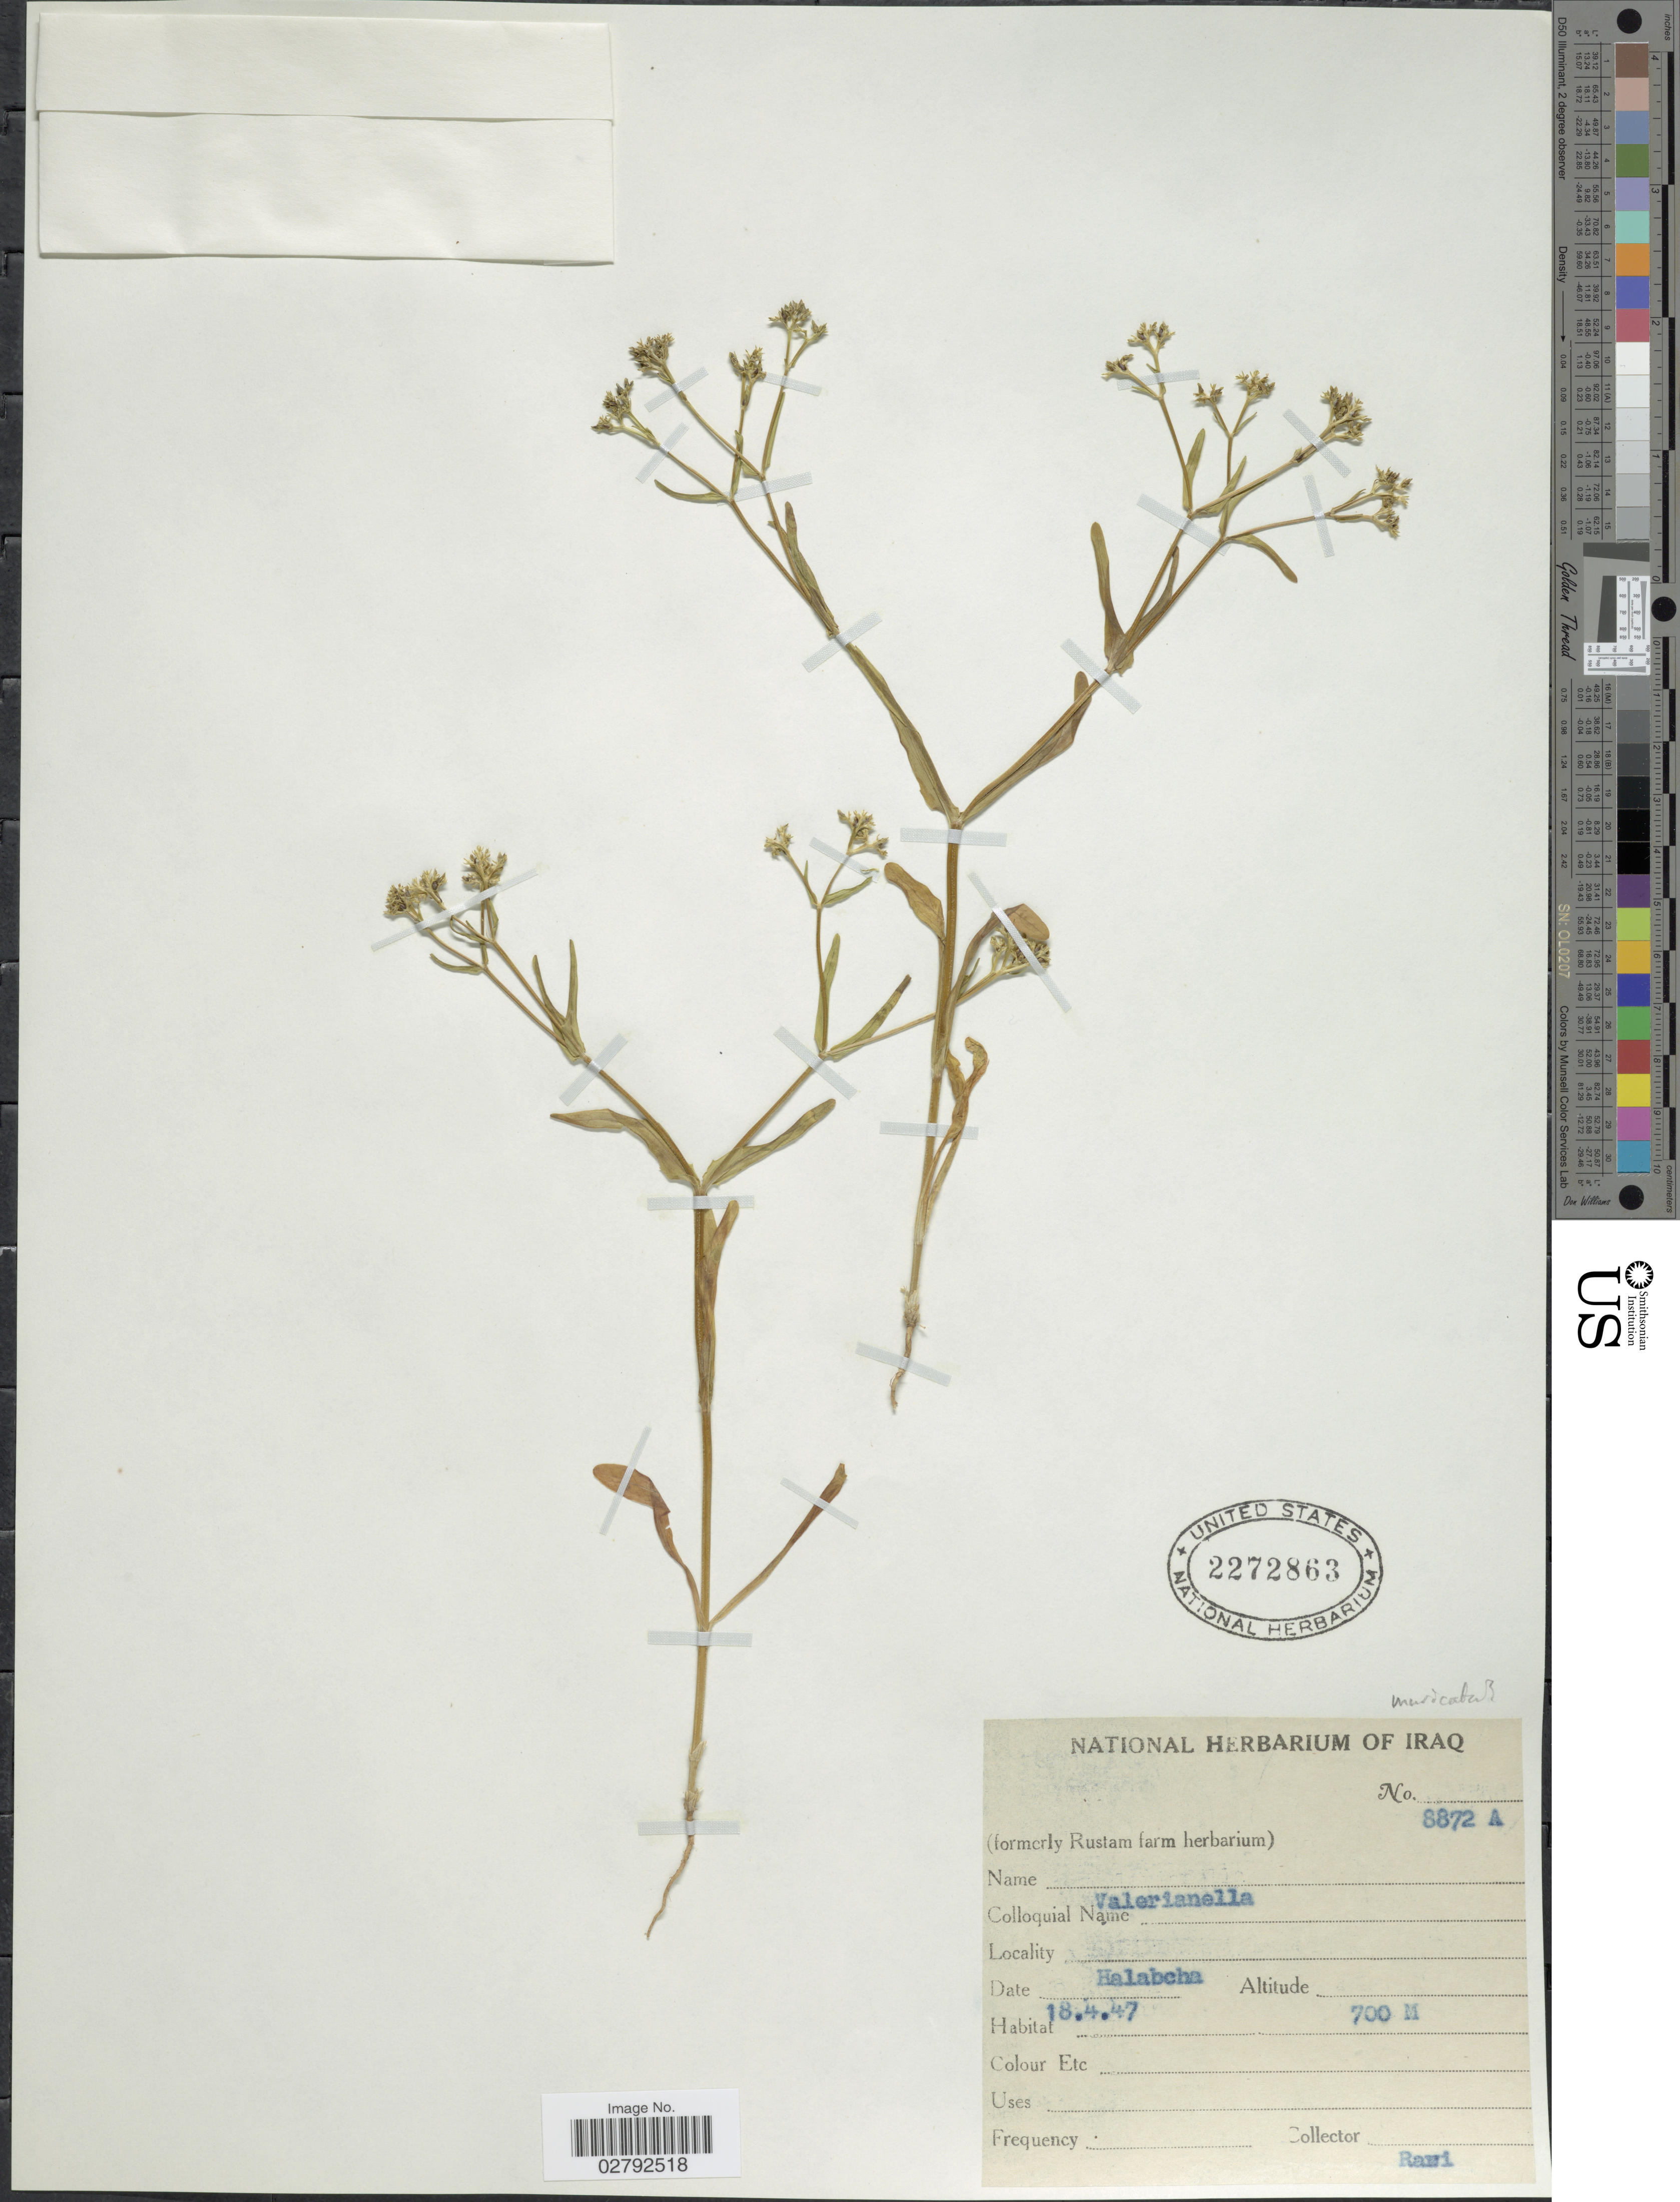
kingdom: Plantae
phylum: Tracheophyta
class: Magnoliopsida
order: Dipsacales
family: Caprifoliaceae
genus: Valerianella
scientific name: Valerianella muricata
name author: (Steven ex M. Bieb.) W.H. Baxter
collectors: -. Rawi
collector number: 8872A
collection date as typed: Transcribed d/m/y: 18/4/47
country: Iraq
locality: Halabcha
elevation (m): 700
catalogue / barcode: US 2272863